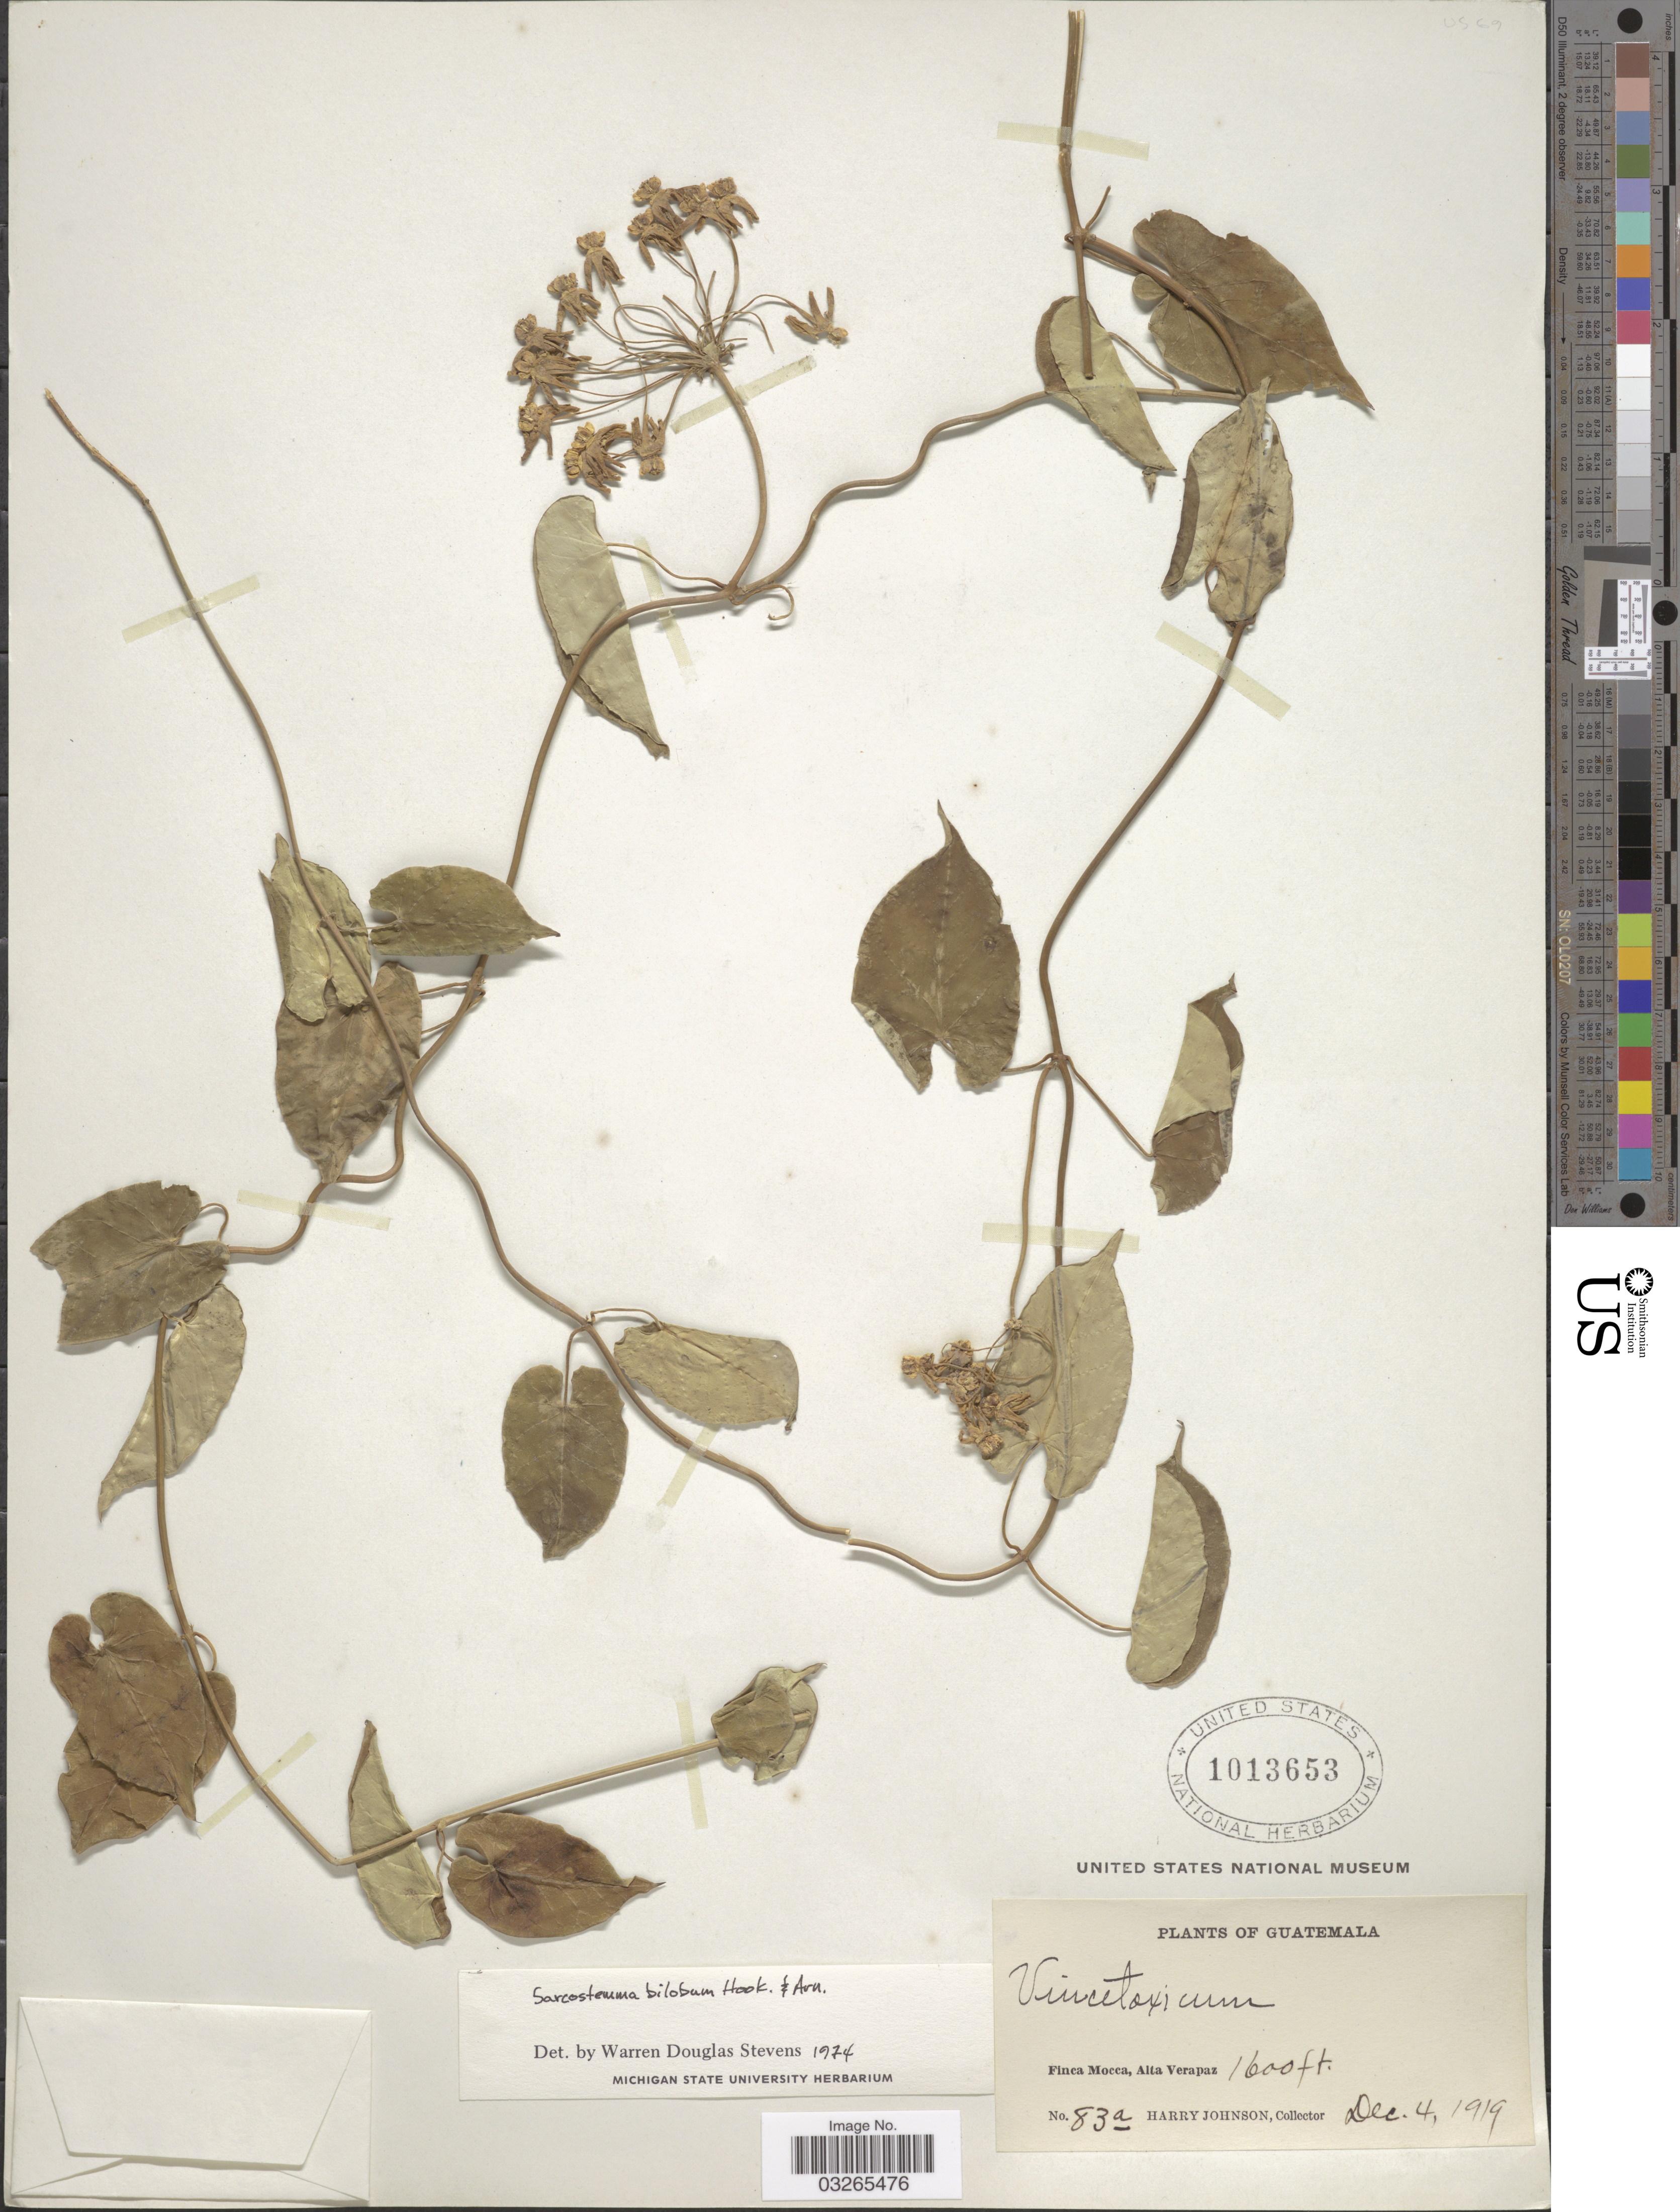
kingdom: Plantae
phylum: Tracheophyta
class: Magnoliopsida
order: Gentianales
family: Apocynaceae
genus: Sarcostemma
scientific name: Sarcostemma bilobum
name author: Hook. & Arn.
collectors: H. Johnson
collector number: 83a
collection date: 1919-12-04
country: Guatemala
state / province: Alta Verapaz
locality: Finca Mocca.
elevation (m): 488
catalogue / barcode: US 1013653